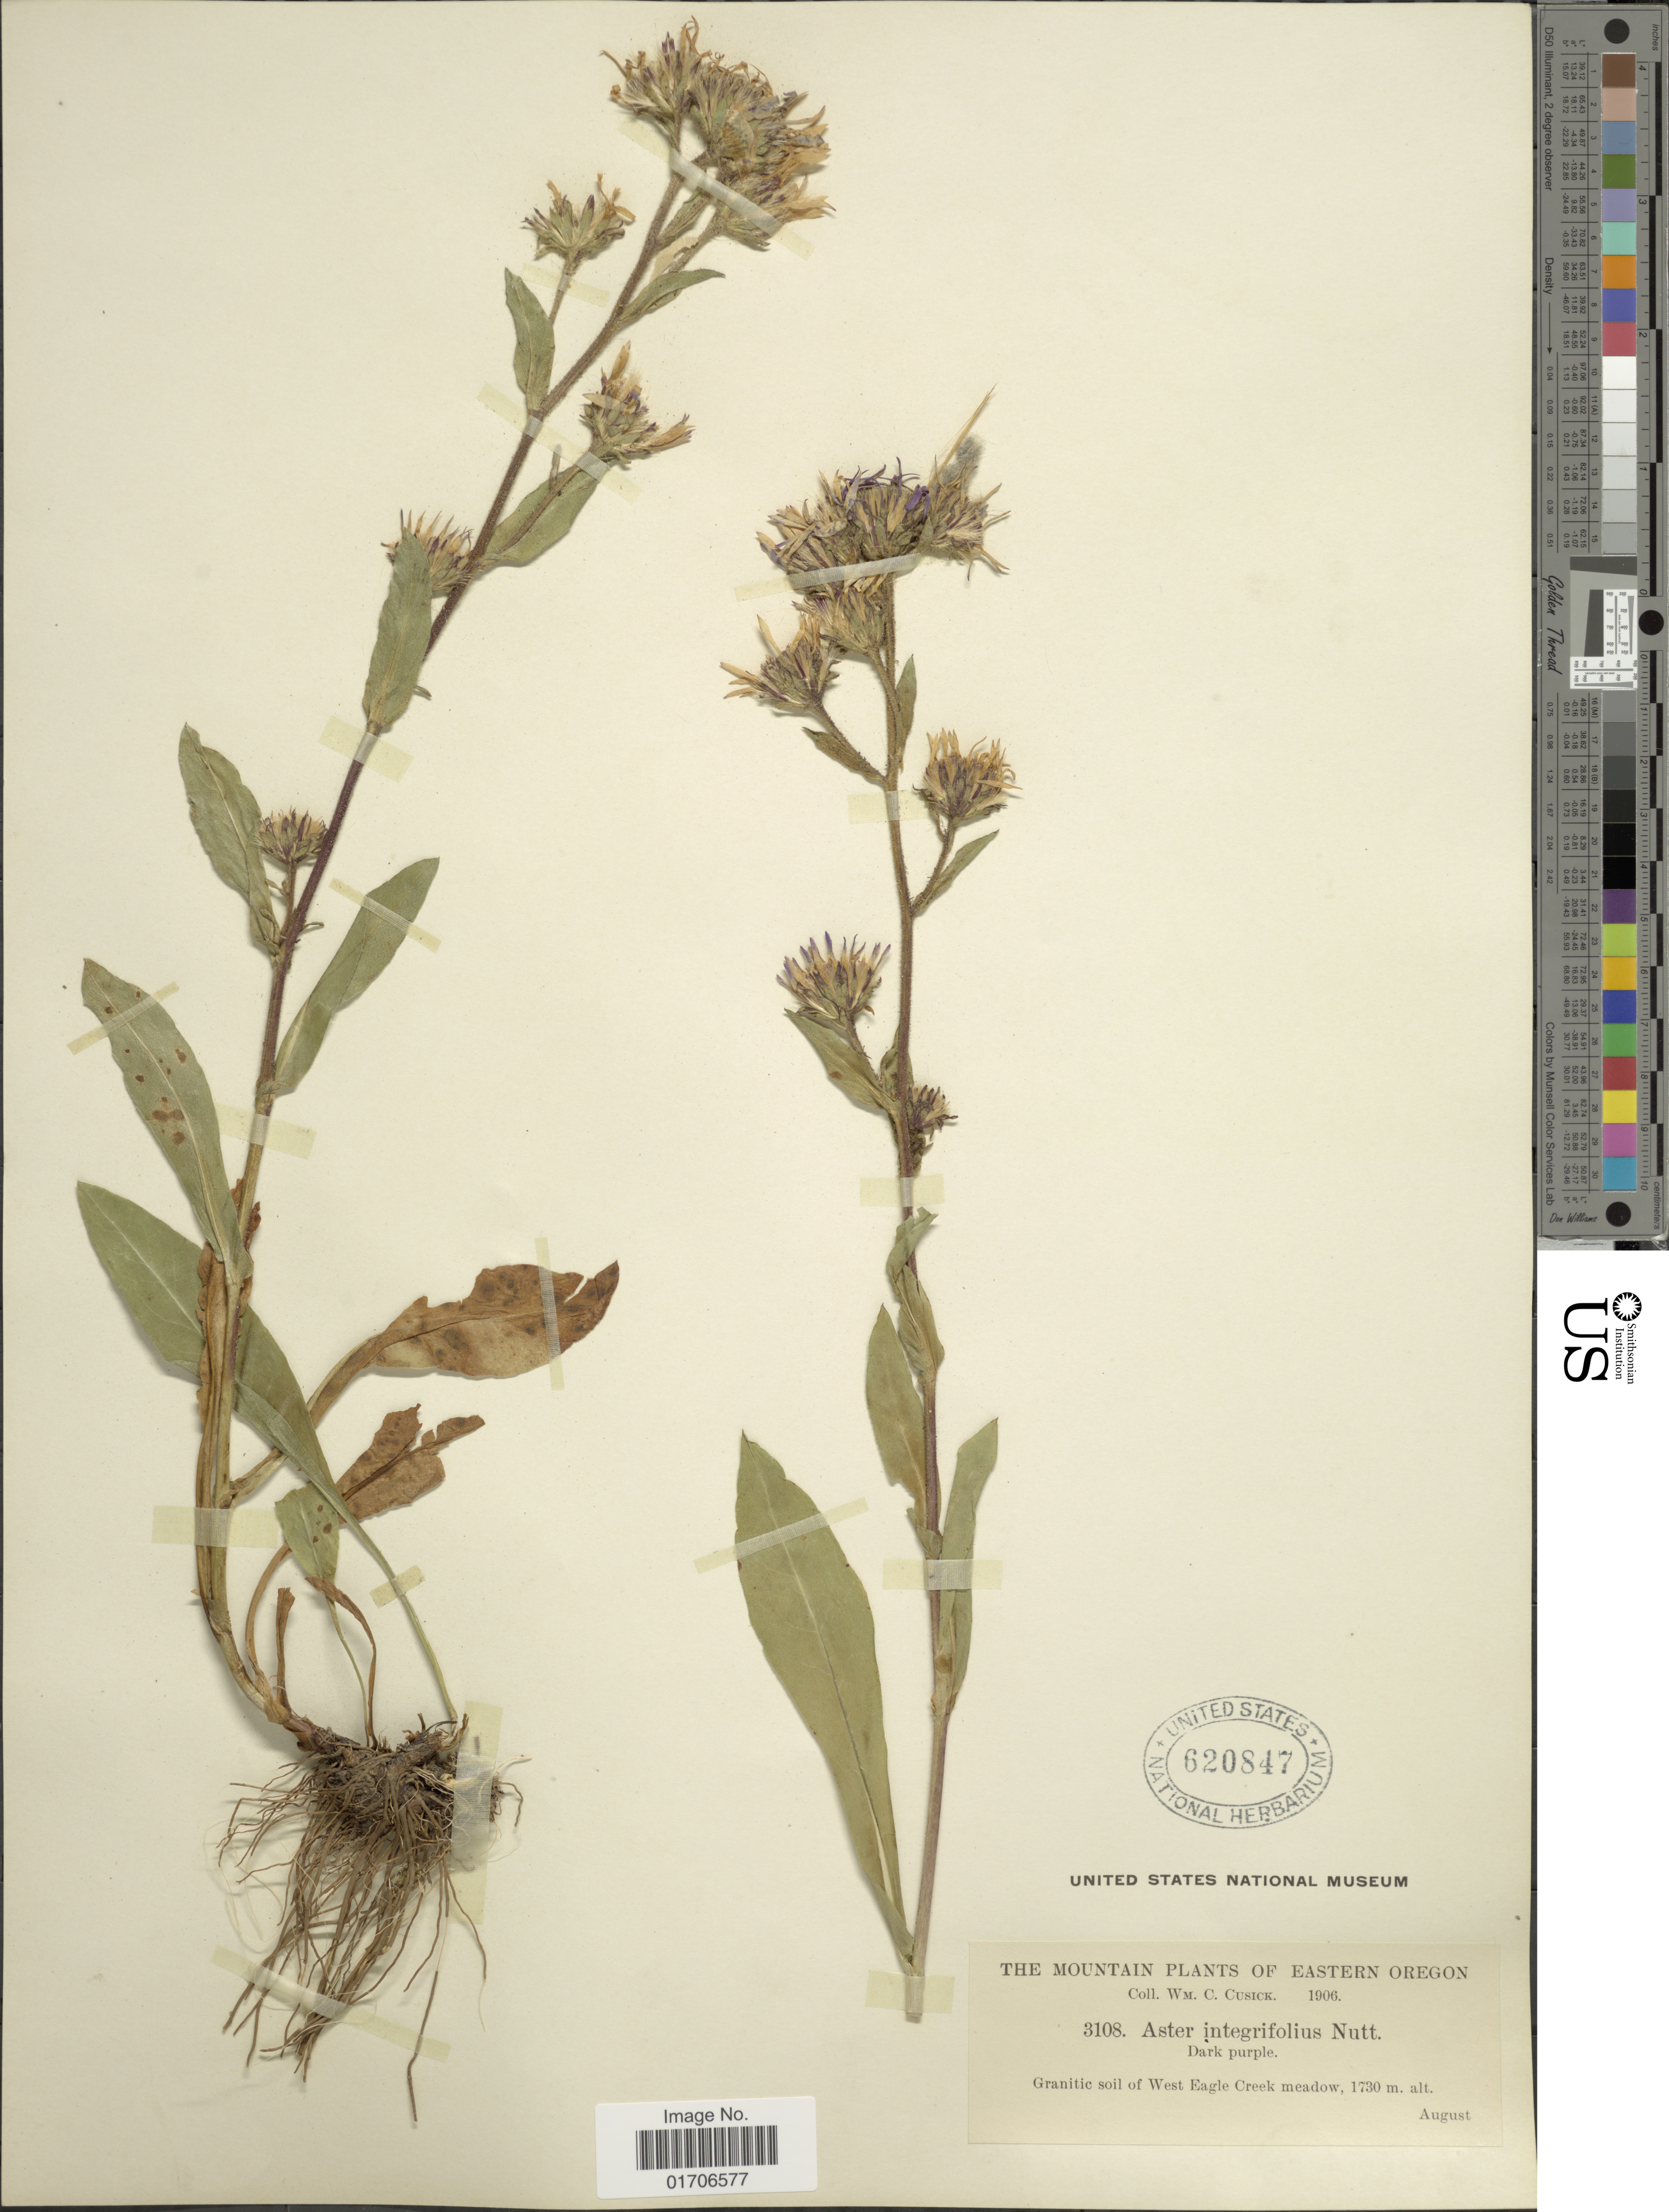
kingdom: Plantae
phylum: Tracheophyta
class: Magnoliopsida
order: Asterales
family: Asteraceae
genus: Eurybia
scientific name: Eurybia integrifolia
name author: (Nutt.) G.L. Nesom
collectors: W. C. Cusick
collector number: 3108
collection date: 1906-08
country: United States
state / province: Oregon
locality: The Mountain plants of Eastern Oregon. Granitic soil of West Eagle Creek meadow.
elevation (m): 1730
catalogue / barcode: US 620847